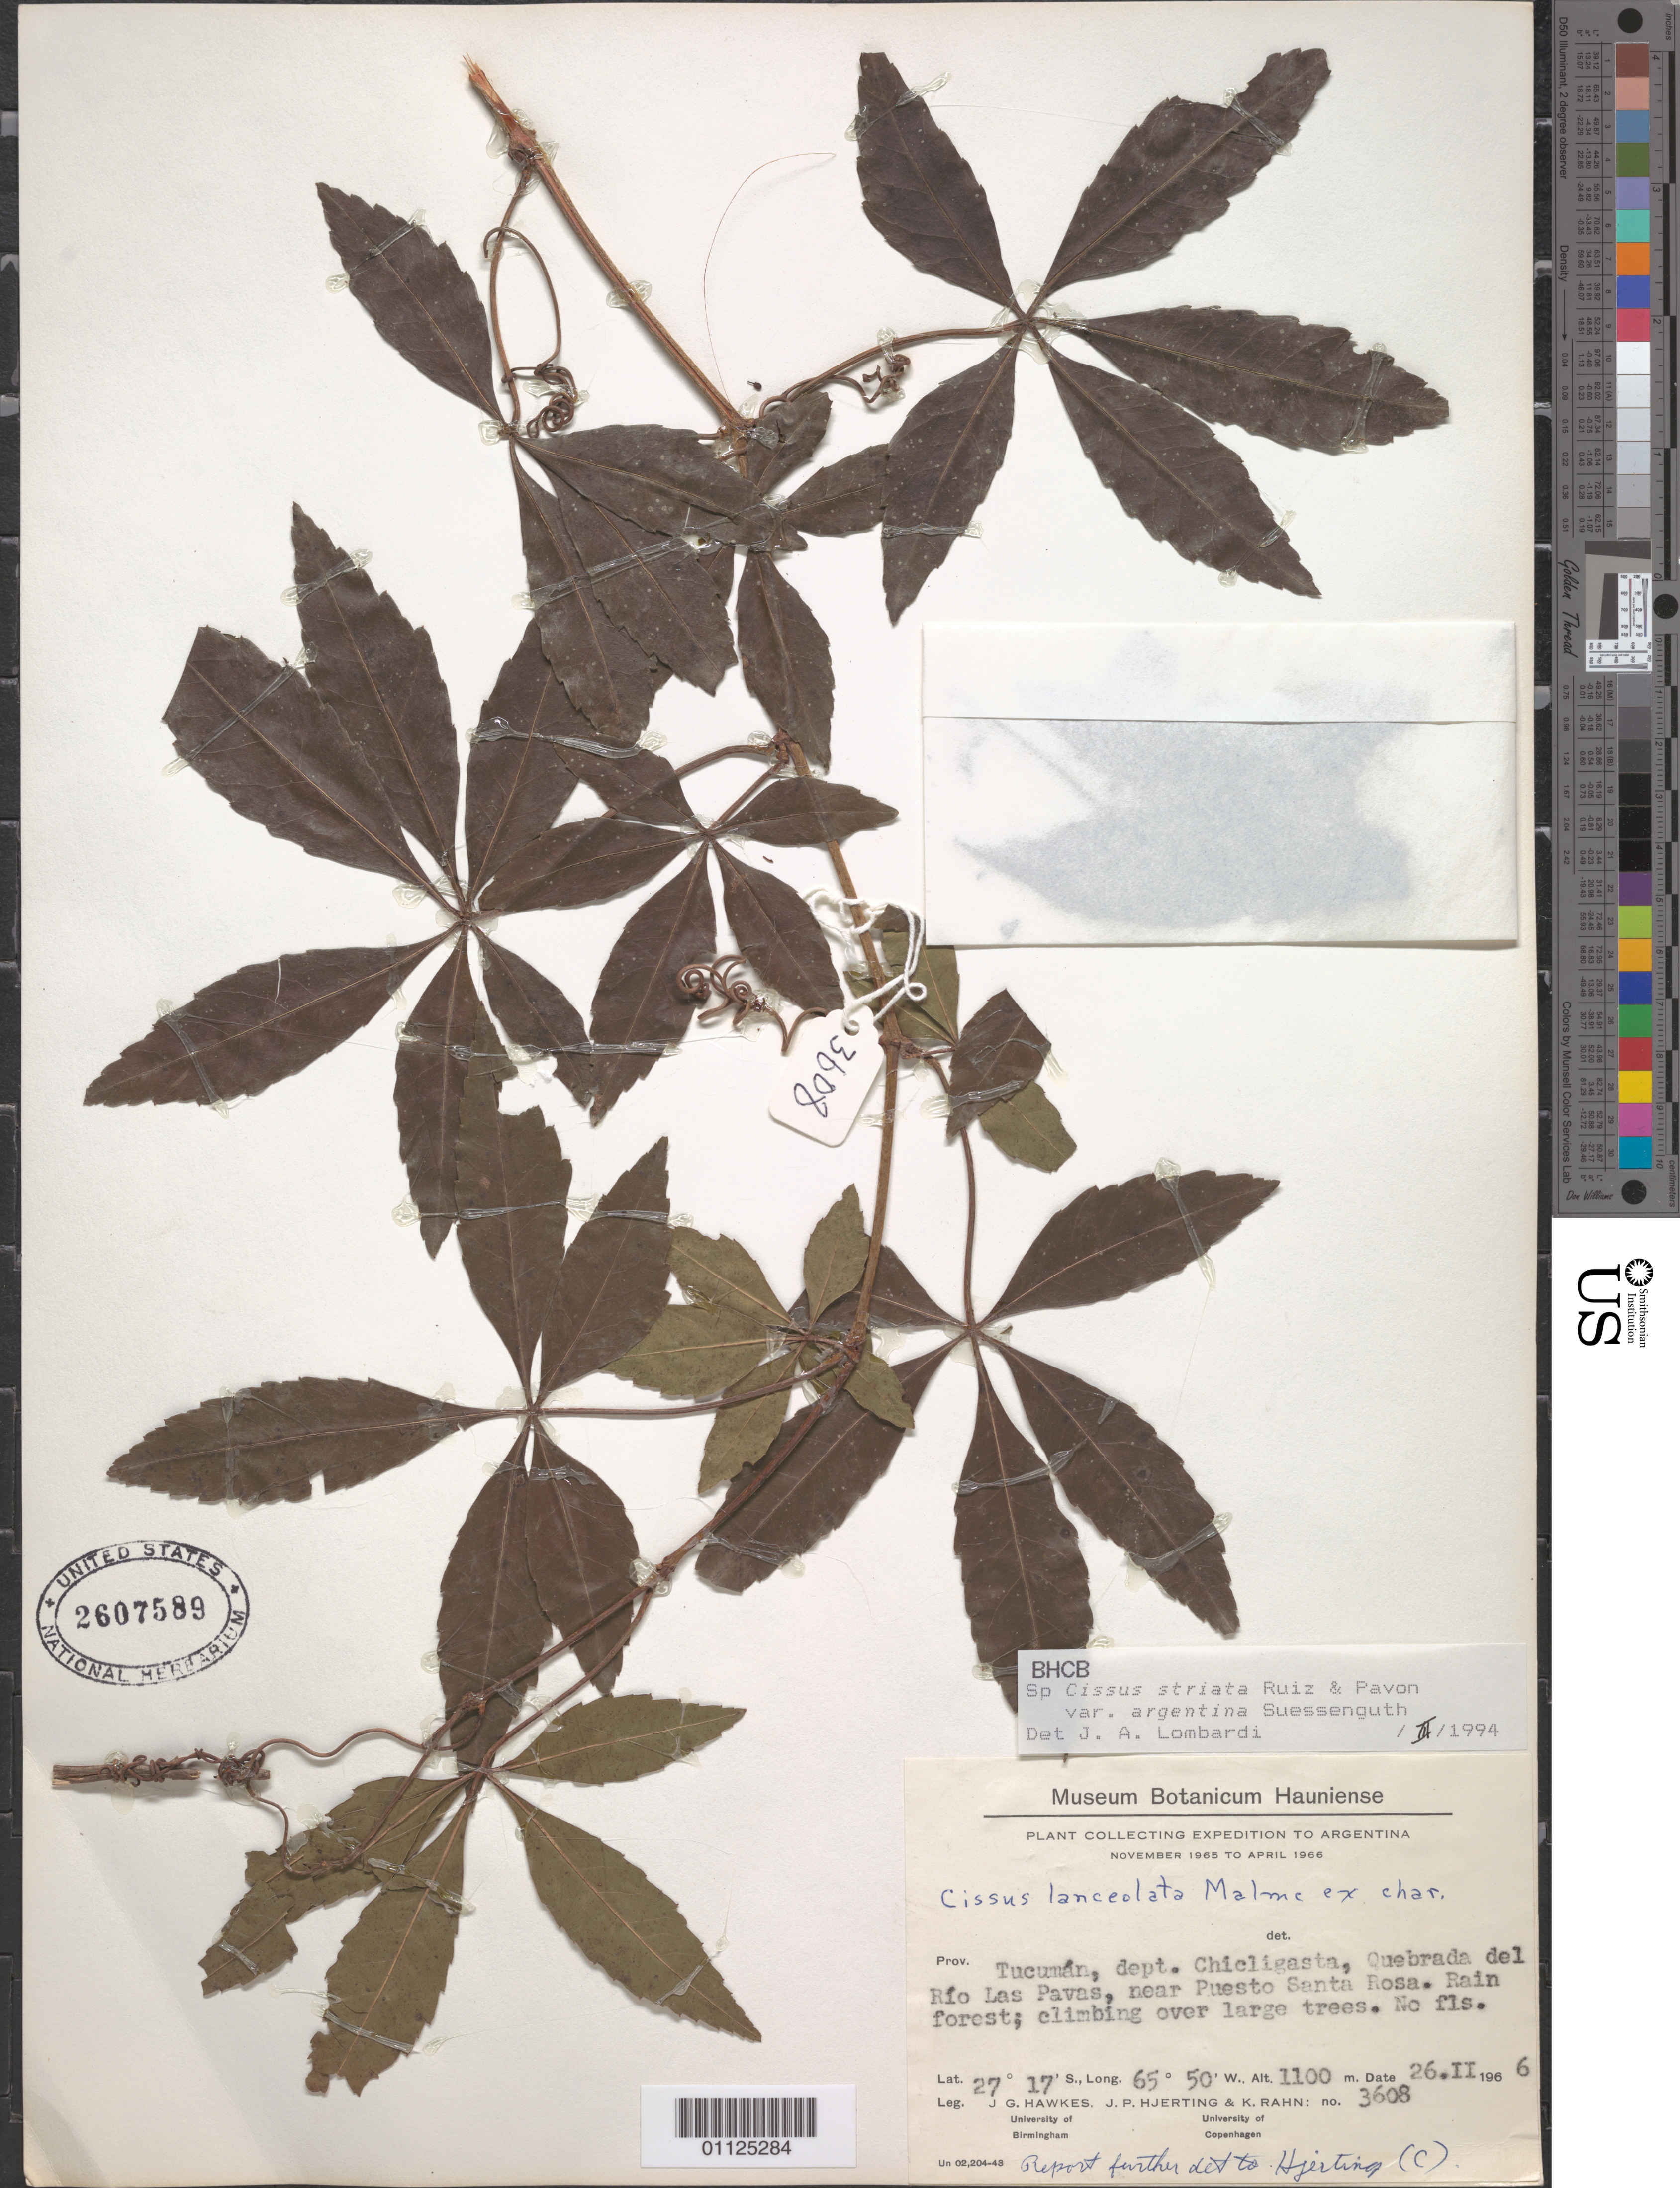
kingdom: Plantae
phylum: Tracheophyta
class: Magnoliopsida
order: Vitales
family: Vitaceae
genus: Clematicissus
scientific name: Clematicissus striata subsp. argentina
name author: (Suess.) Lombardi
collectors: J. Hawkes, J. P. Hjerting & K. Rahn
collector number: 3608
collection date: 1966-02-26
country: Argentina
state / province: Tucumán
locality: Chicligasta, Quebrada del Rio Las Pavas, near Puerto Santa Rosa.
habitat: Rain forest; climbing over large trees.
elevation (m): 1100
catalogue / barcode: US 2607589